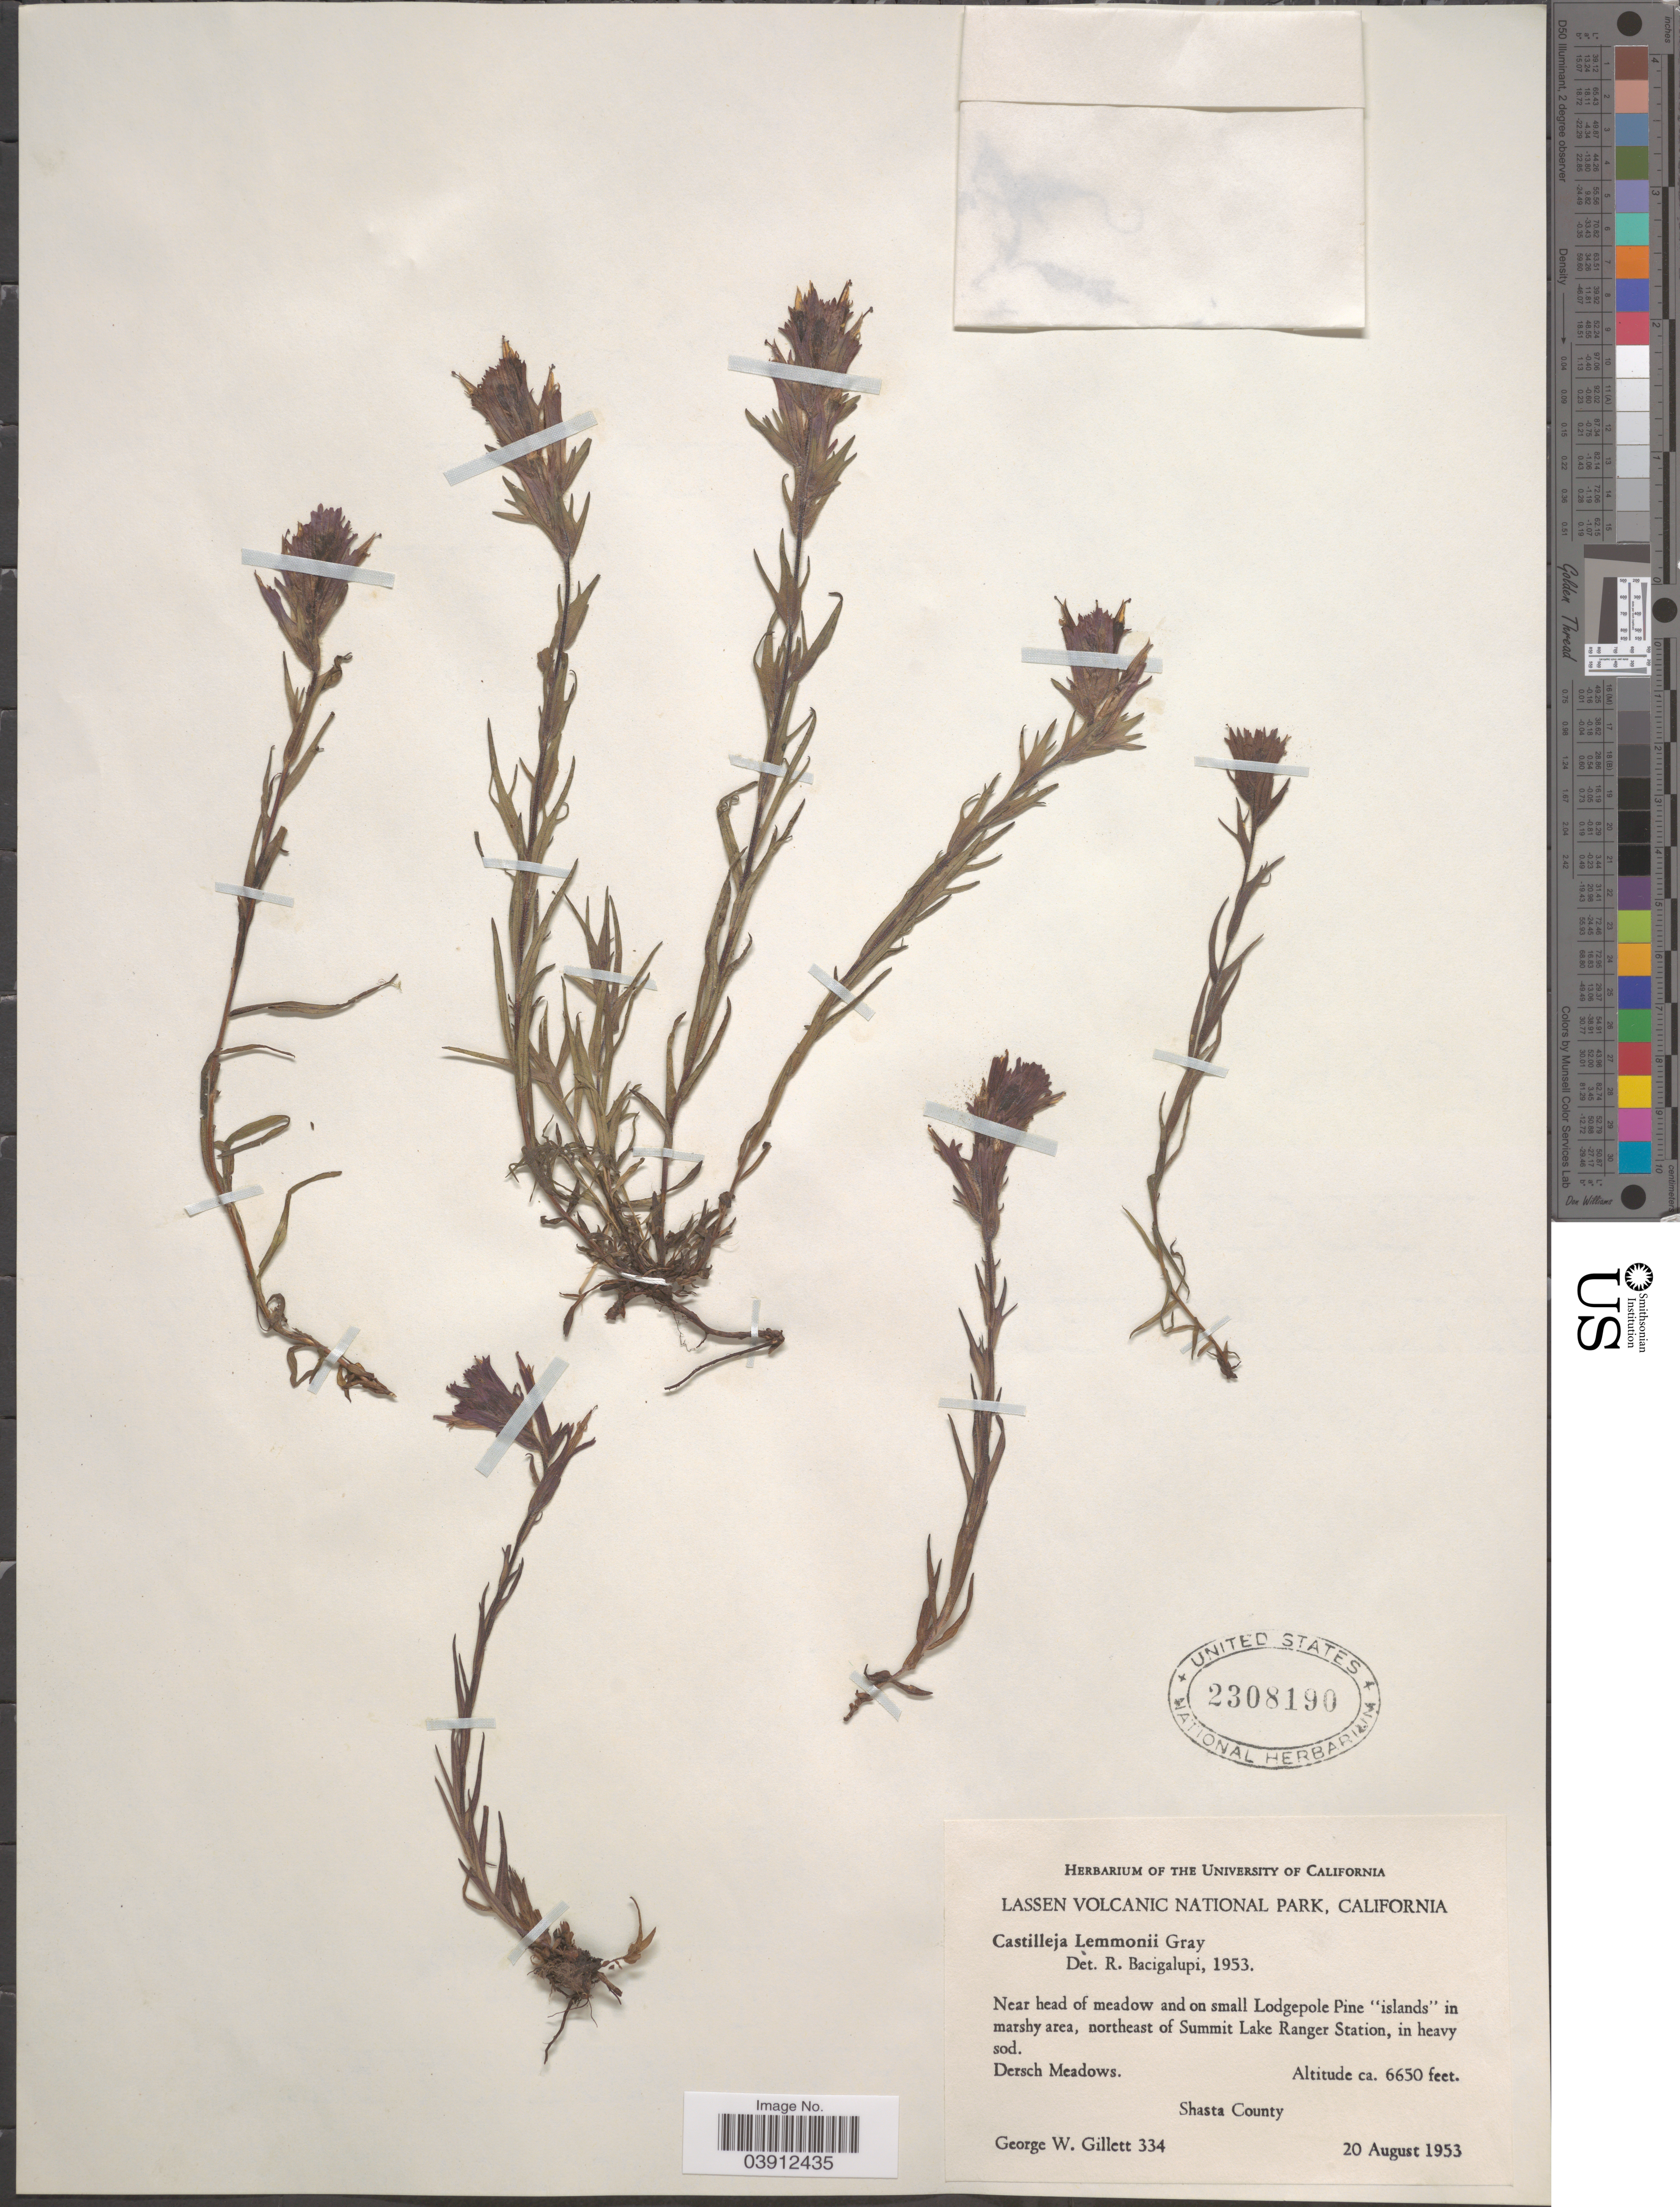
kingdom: Plantae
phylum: Tracheophyta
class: Magnoliopsida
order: Lamiales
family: Orobanchaceae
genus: Castilleja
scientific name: Castilleja lemmonii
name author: A. Gray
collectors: G. Gillett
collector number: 334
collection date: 1953-08-20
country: United States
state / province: California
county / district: Shasta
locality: Lassen Volcanic National Park. Near head of meadow and on small Lodgepole Pine 'islands' in marshy area, northeast of Summit Lake Ranger Station, in heavy sod. Dersch Meadows. Shasta County.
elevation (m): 2027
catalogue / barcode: US 2308190